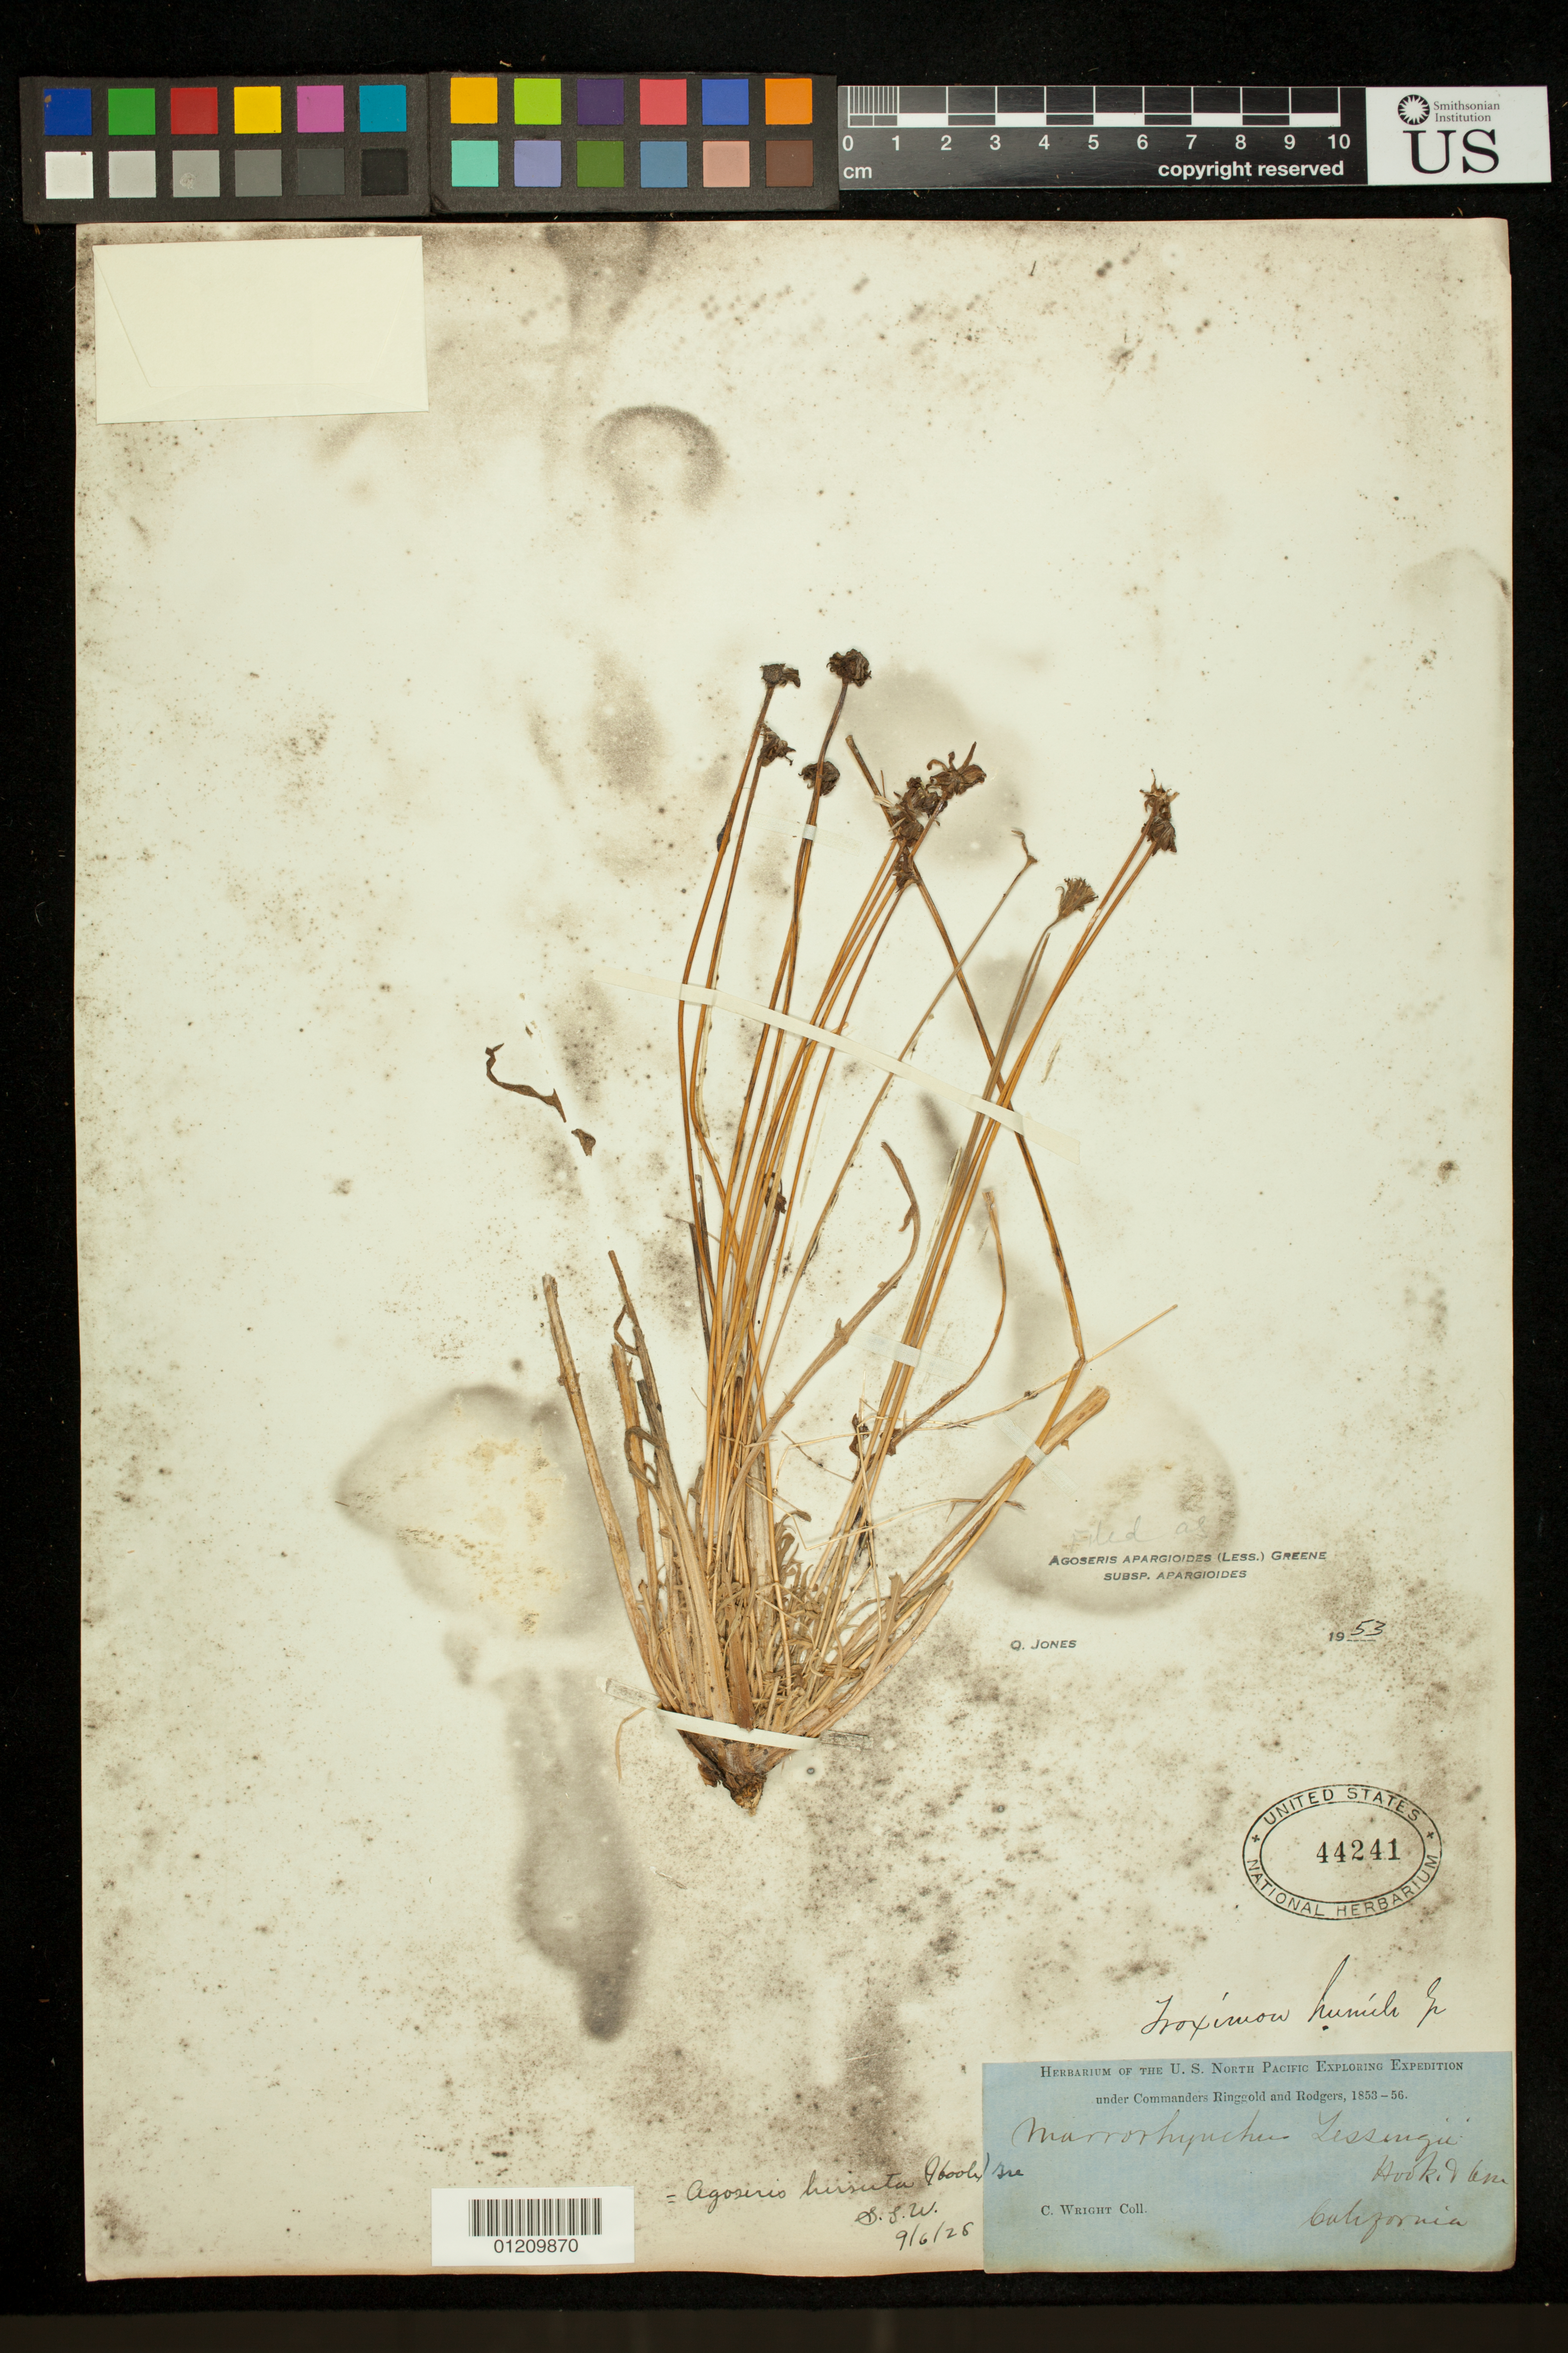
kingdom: Plantae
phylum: Tracheophyta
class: Magnoliopsida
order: Asterales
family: Asteraceae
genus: Agoseris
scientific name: Agoseris apargioides subsp. apargioides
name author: (Less.) Greene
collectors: C. Wright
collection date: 1853/1856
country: United States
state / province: California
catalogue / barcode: US 44241